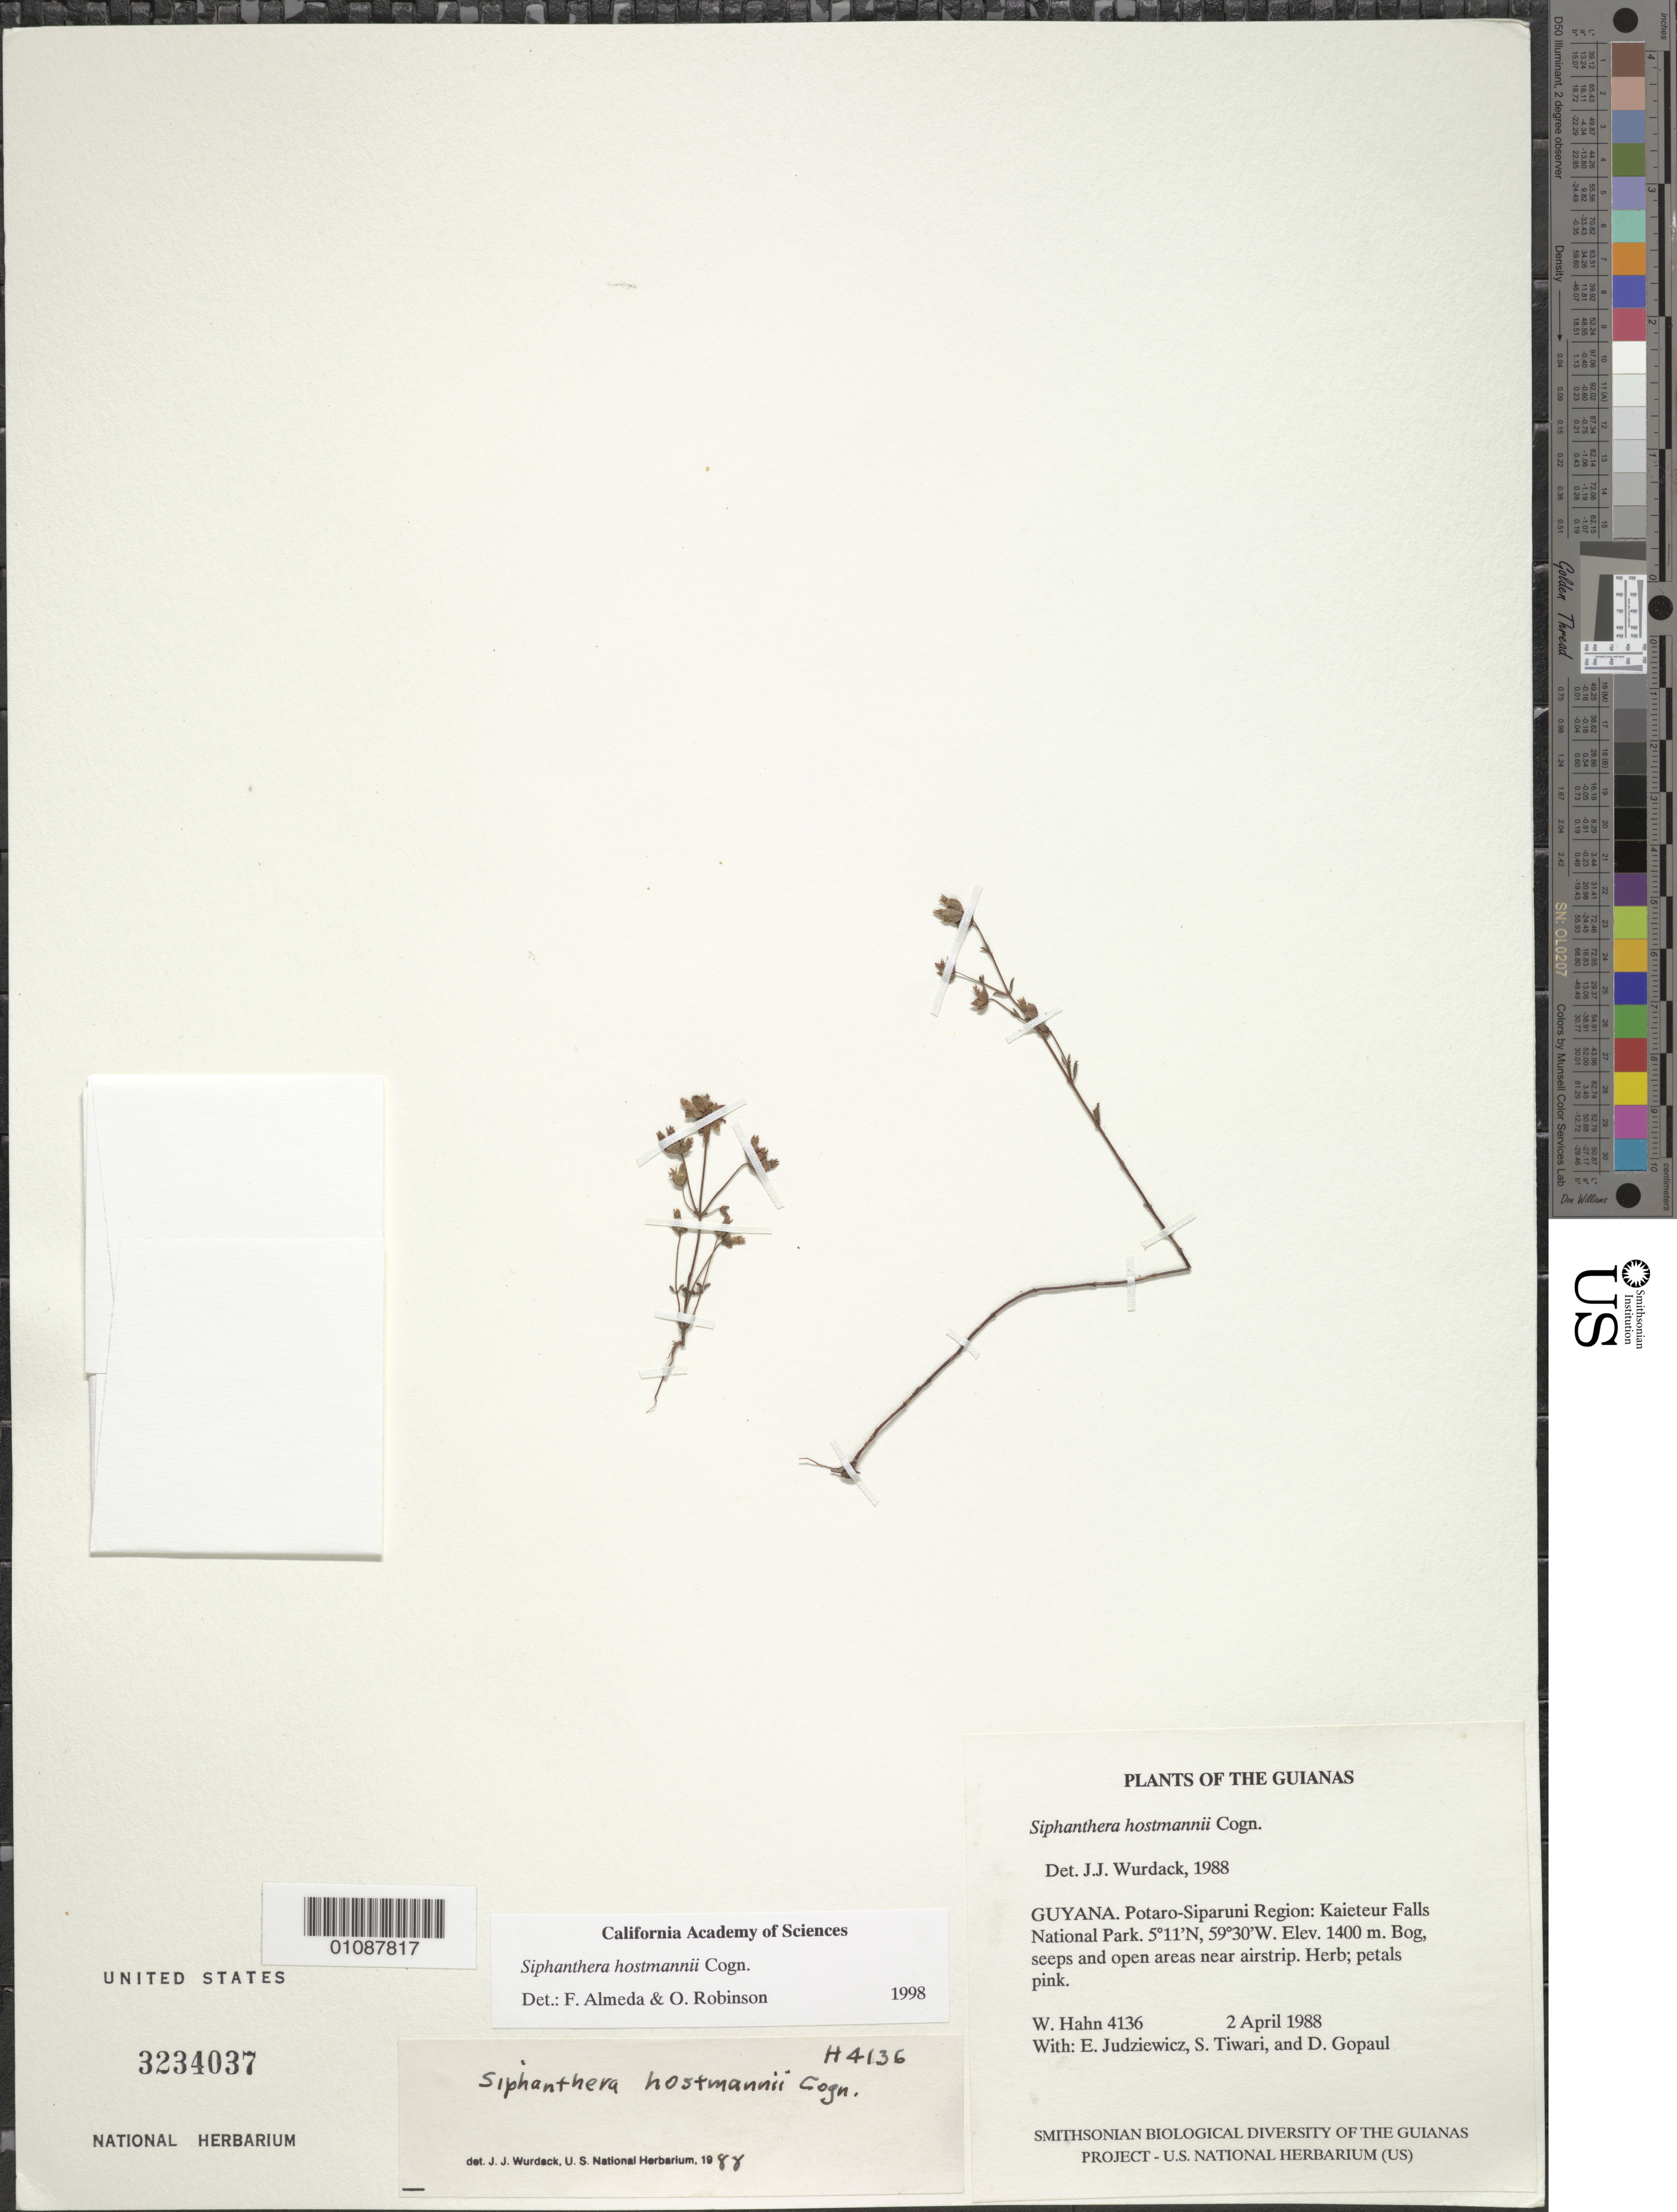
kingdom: Plantae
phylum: Tracheophyta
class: Magnoliopsida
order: Myrtales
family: Melastomataceae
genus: Siphanthera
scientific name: Siphanthera hostmannii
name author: Cogn.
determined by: Almeda, F.; Robinson, O.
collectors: W. Hahn, E. J. Judziewicz, S. Tiwari & D. Gopaul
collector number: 4136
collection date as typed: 2 April 1988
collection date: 1988-04-02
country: Guyana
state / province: Potaro-Siparuni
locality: Kaieteur Falls National Park. Near airstrip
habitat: Bog, seeps and open areas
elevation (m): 500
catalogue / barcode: US 3234037